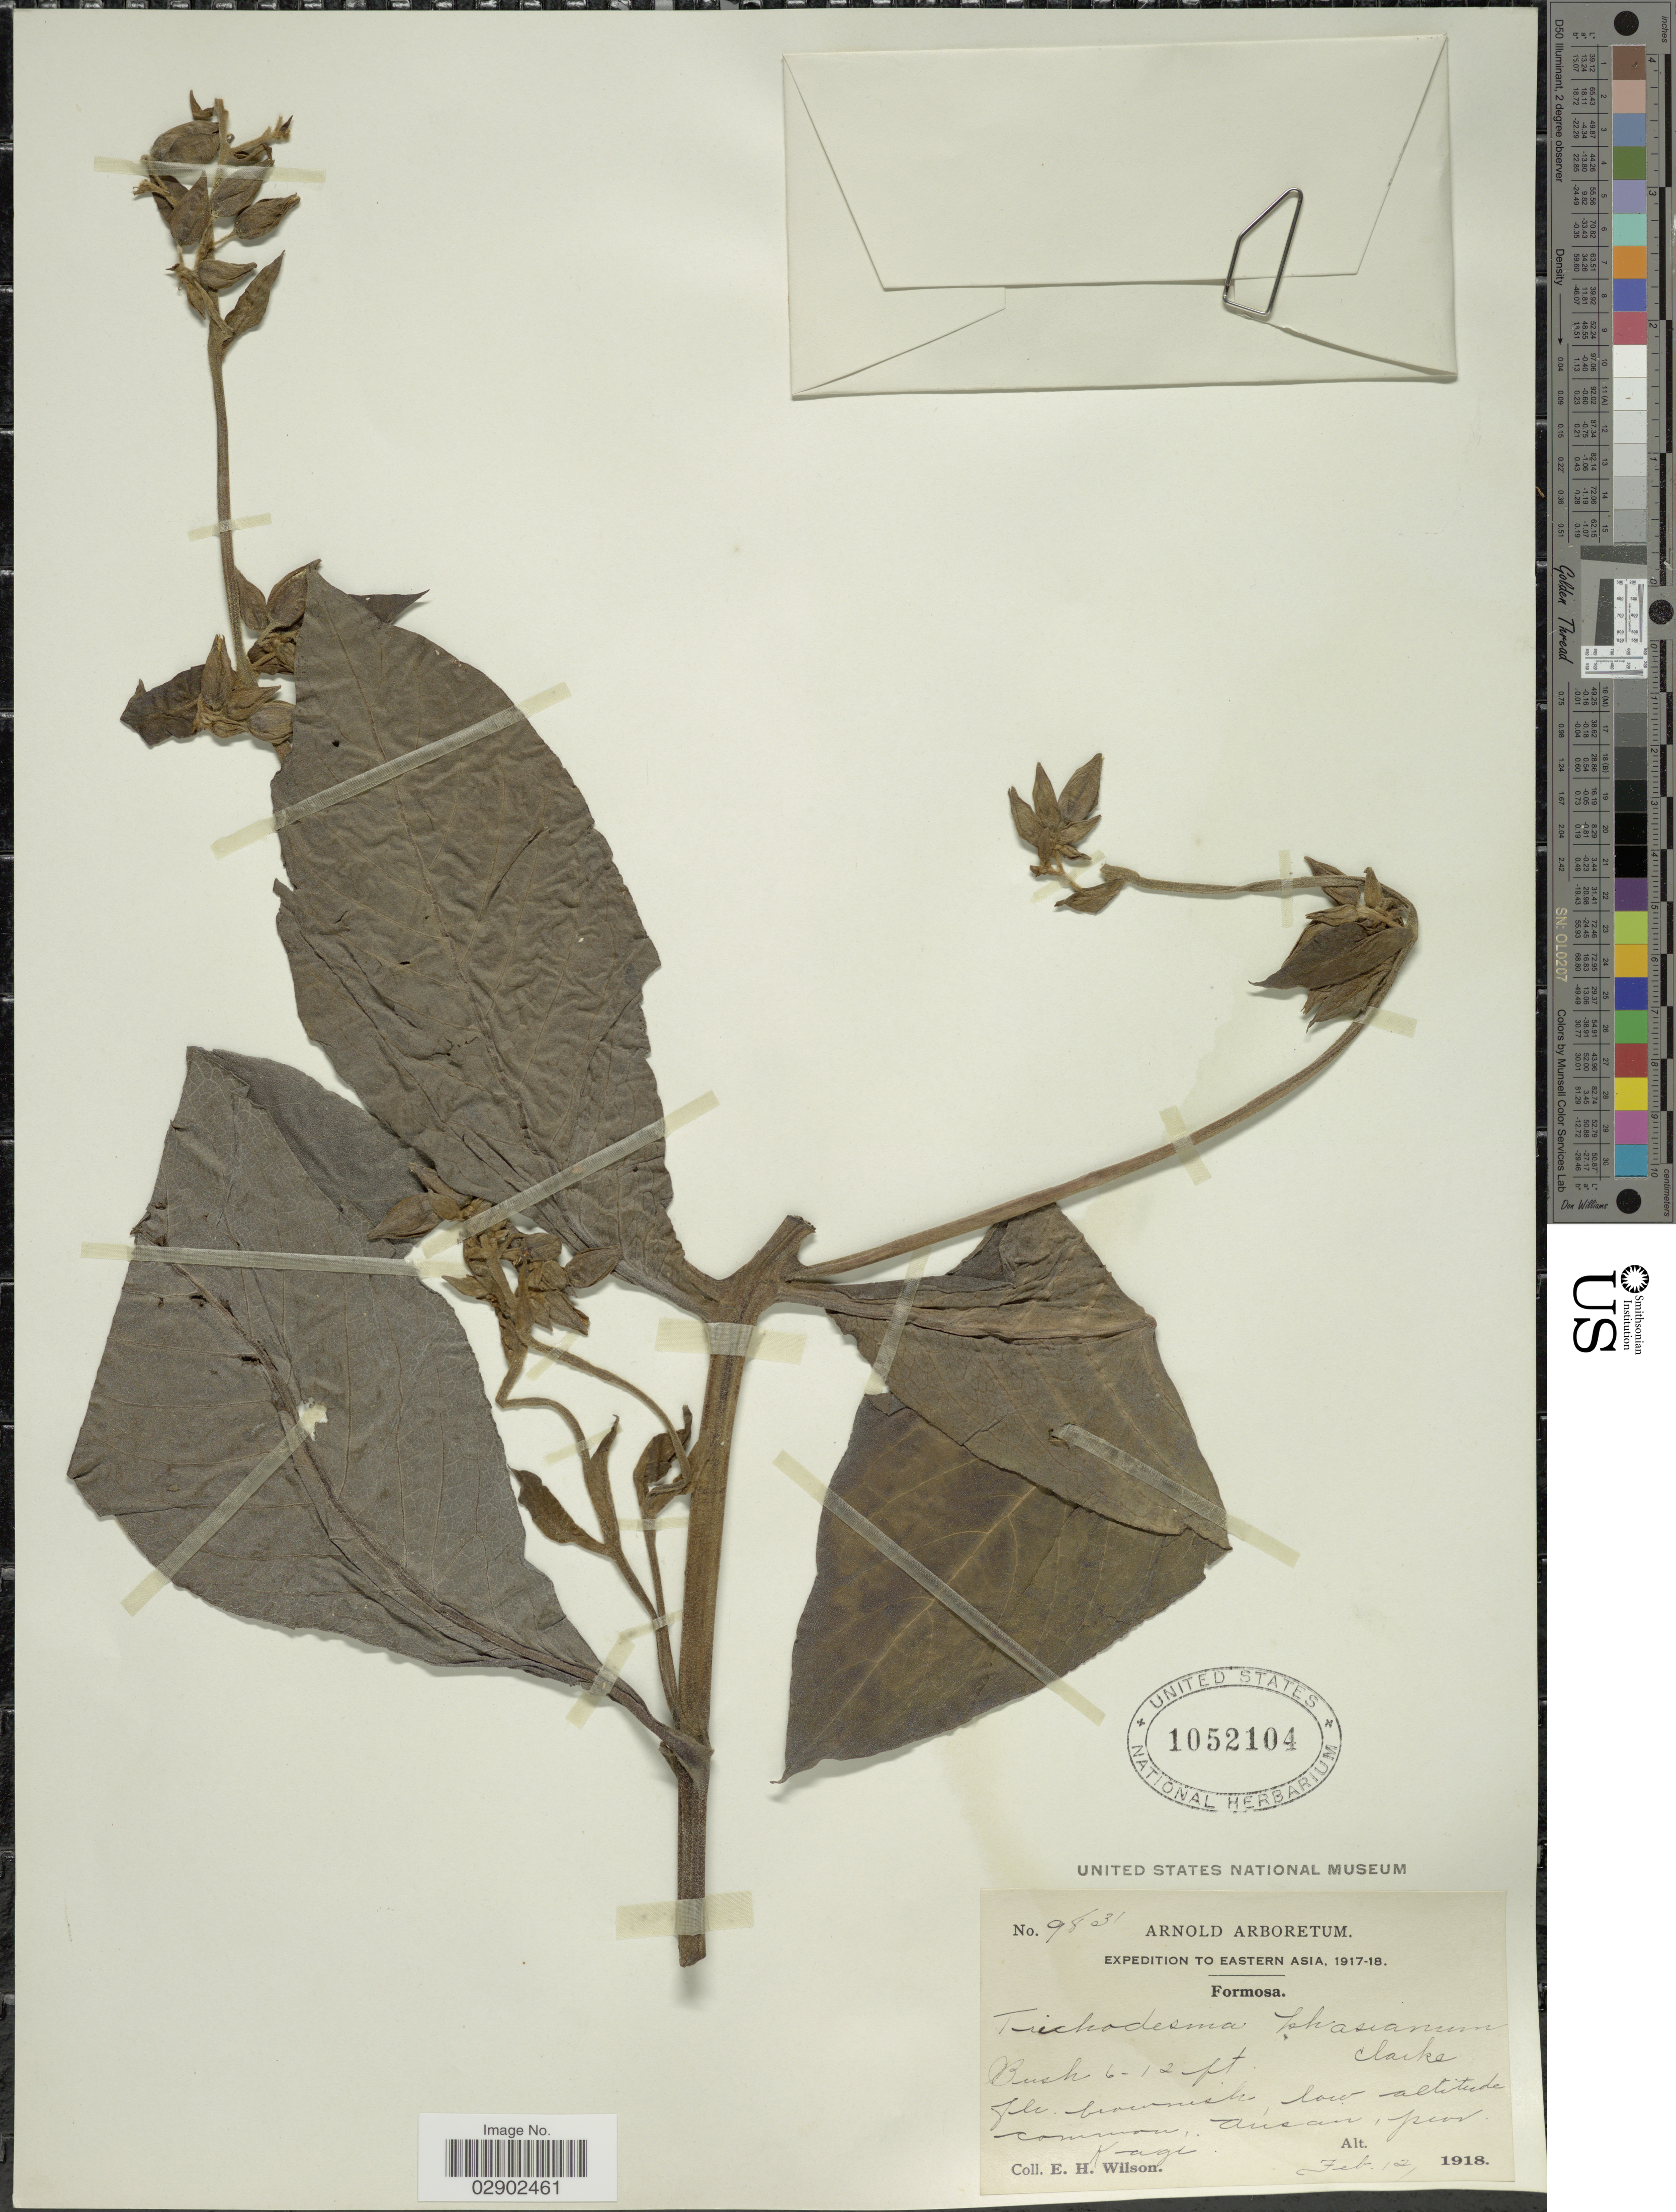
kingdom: Plantae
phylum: Tracheophyta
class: Magnoliopsida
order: Boraginales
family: Boraginaceae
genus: Trichodesma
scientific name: Trichodesma khasianum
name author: C.B. Clarke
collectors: E. Wilson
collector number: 9831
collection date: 1918-02-12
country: Taiwan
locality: Eastern Asia. Formosa. Arisan prov. Kagi.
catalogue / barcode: US 1052104